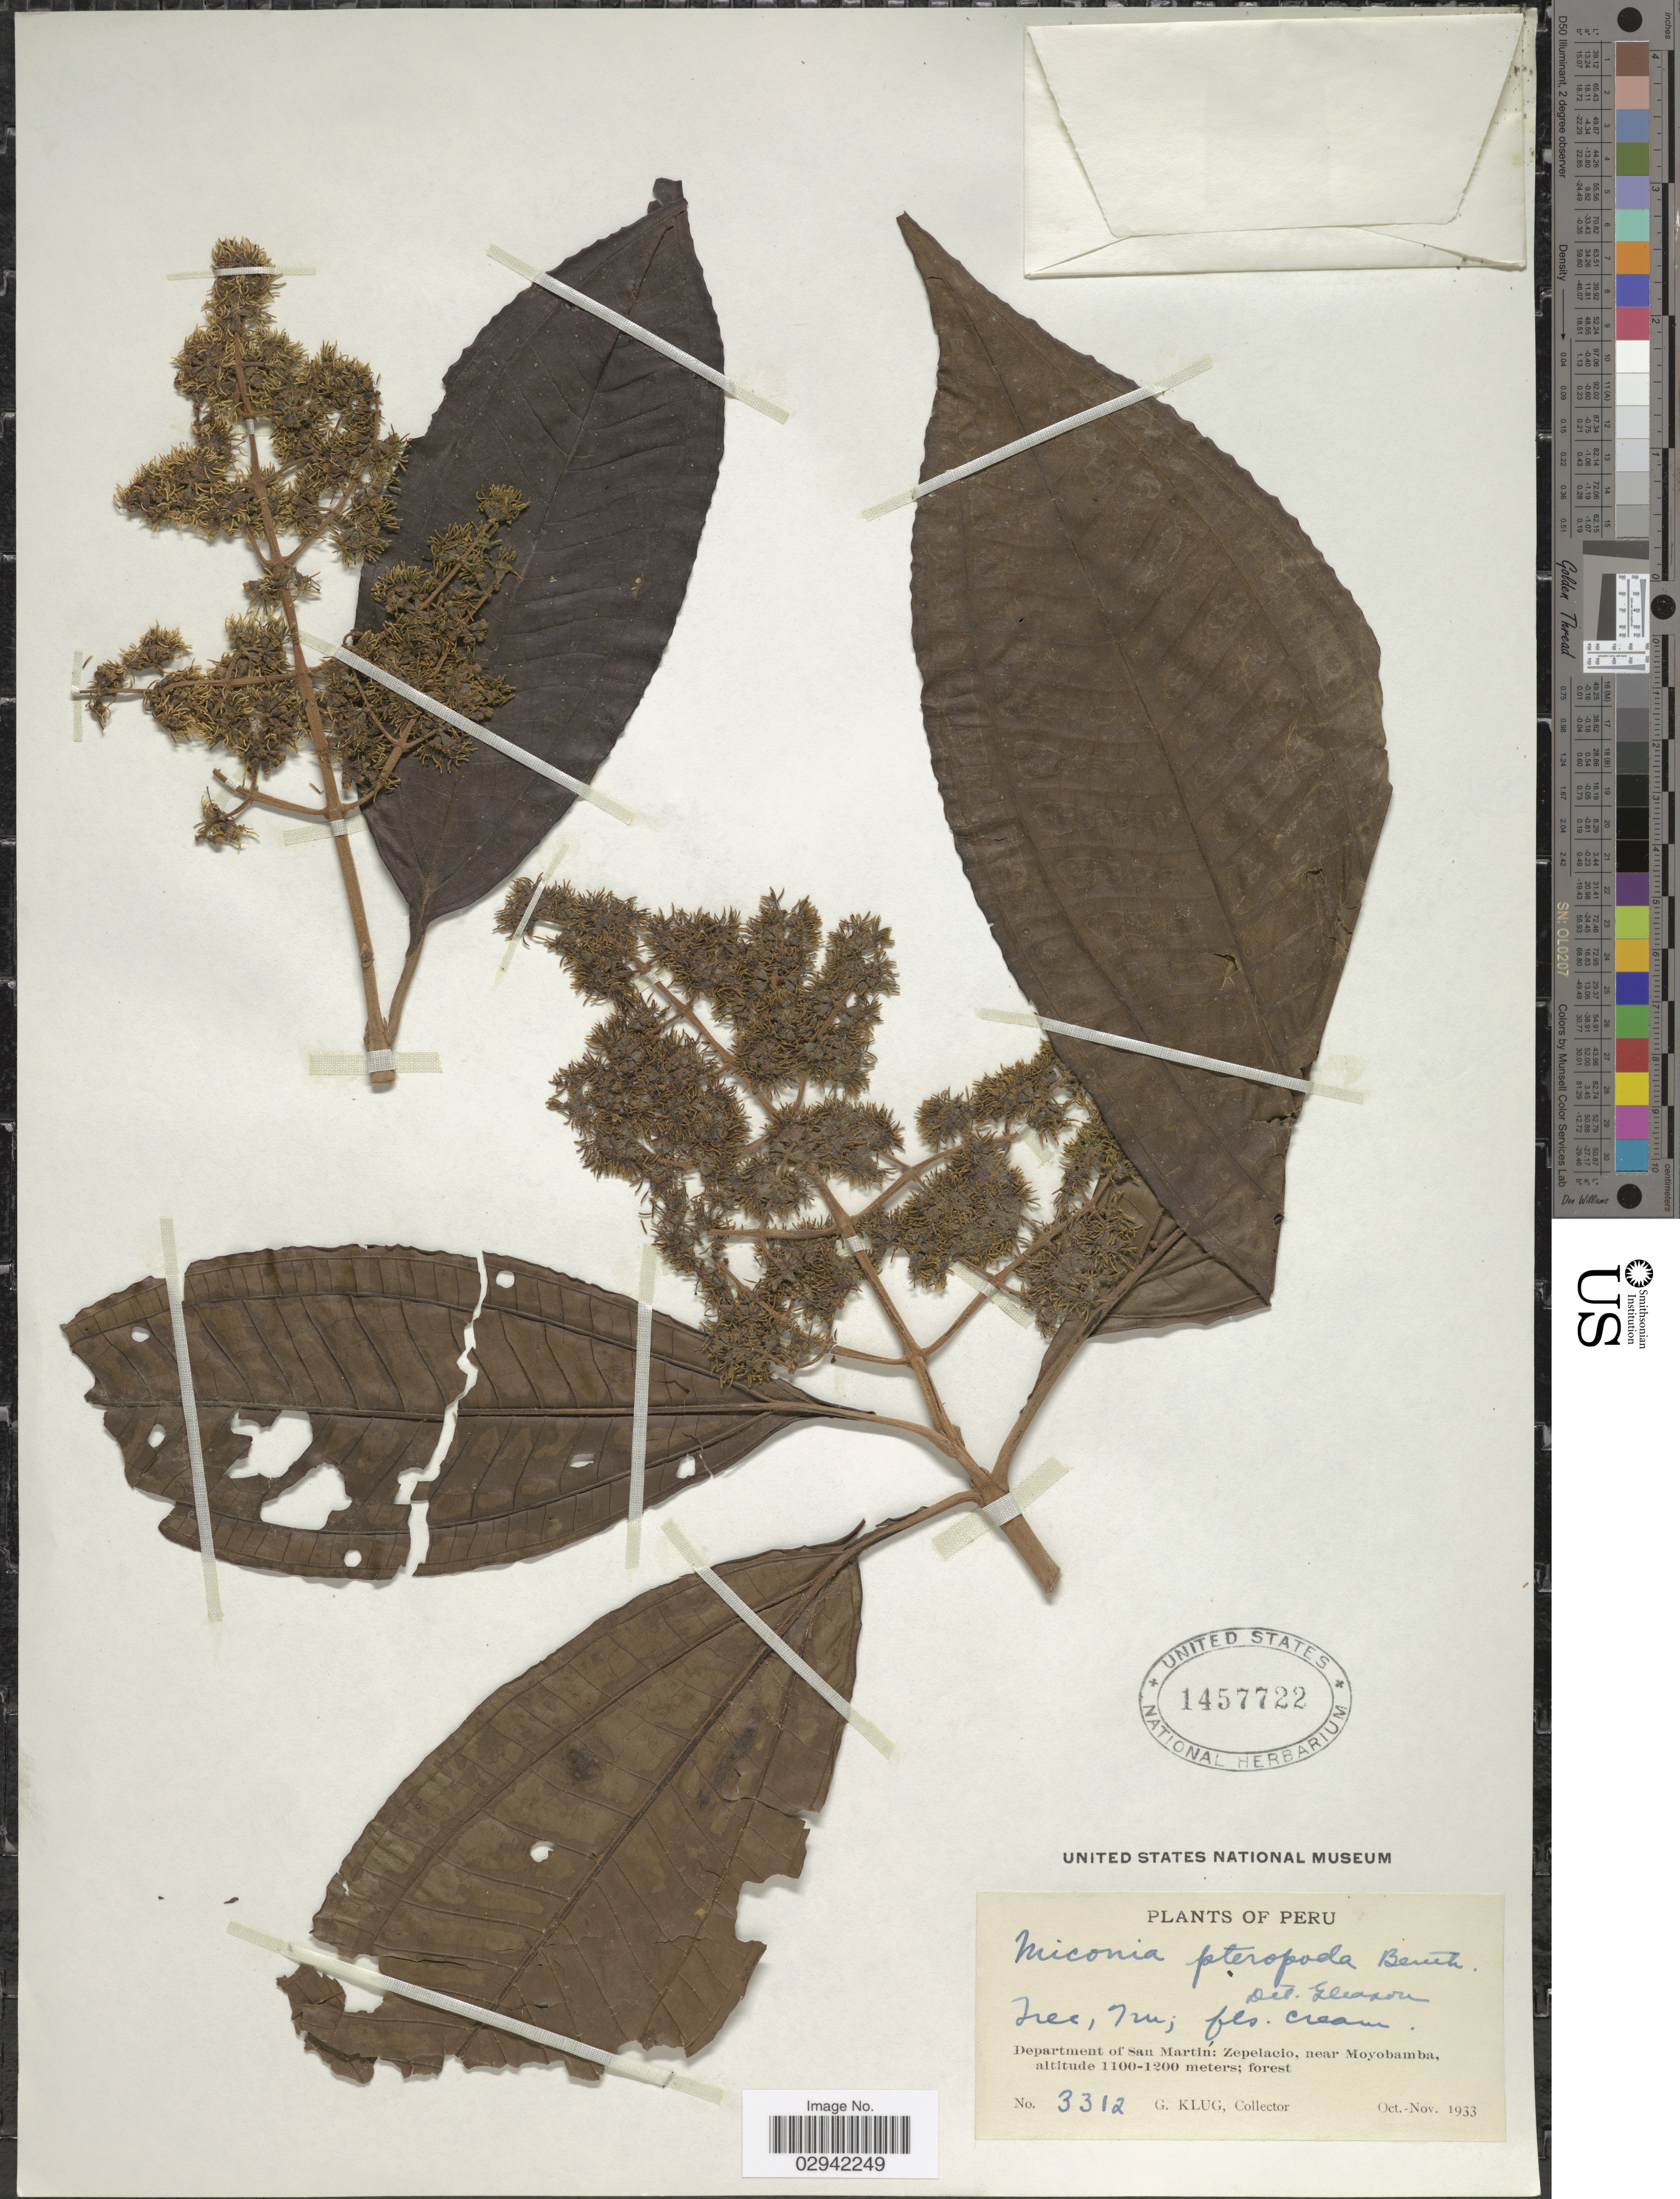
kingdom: Plantae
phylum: Tracheophyta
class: Magnoliopsida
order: Myrtales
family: Melastomataceae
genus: Miconia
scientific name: Miconia prasina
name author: (Sw.) DC.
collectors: G. Klug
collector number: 3312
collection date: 1933-10/1933-11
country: Peru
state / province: San Martín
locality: Department of San Martín: Zepelacio, near Moyobamba.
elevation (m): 1100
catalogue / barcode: US 1457722